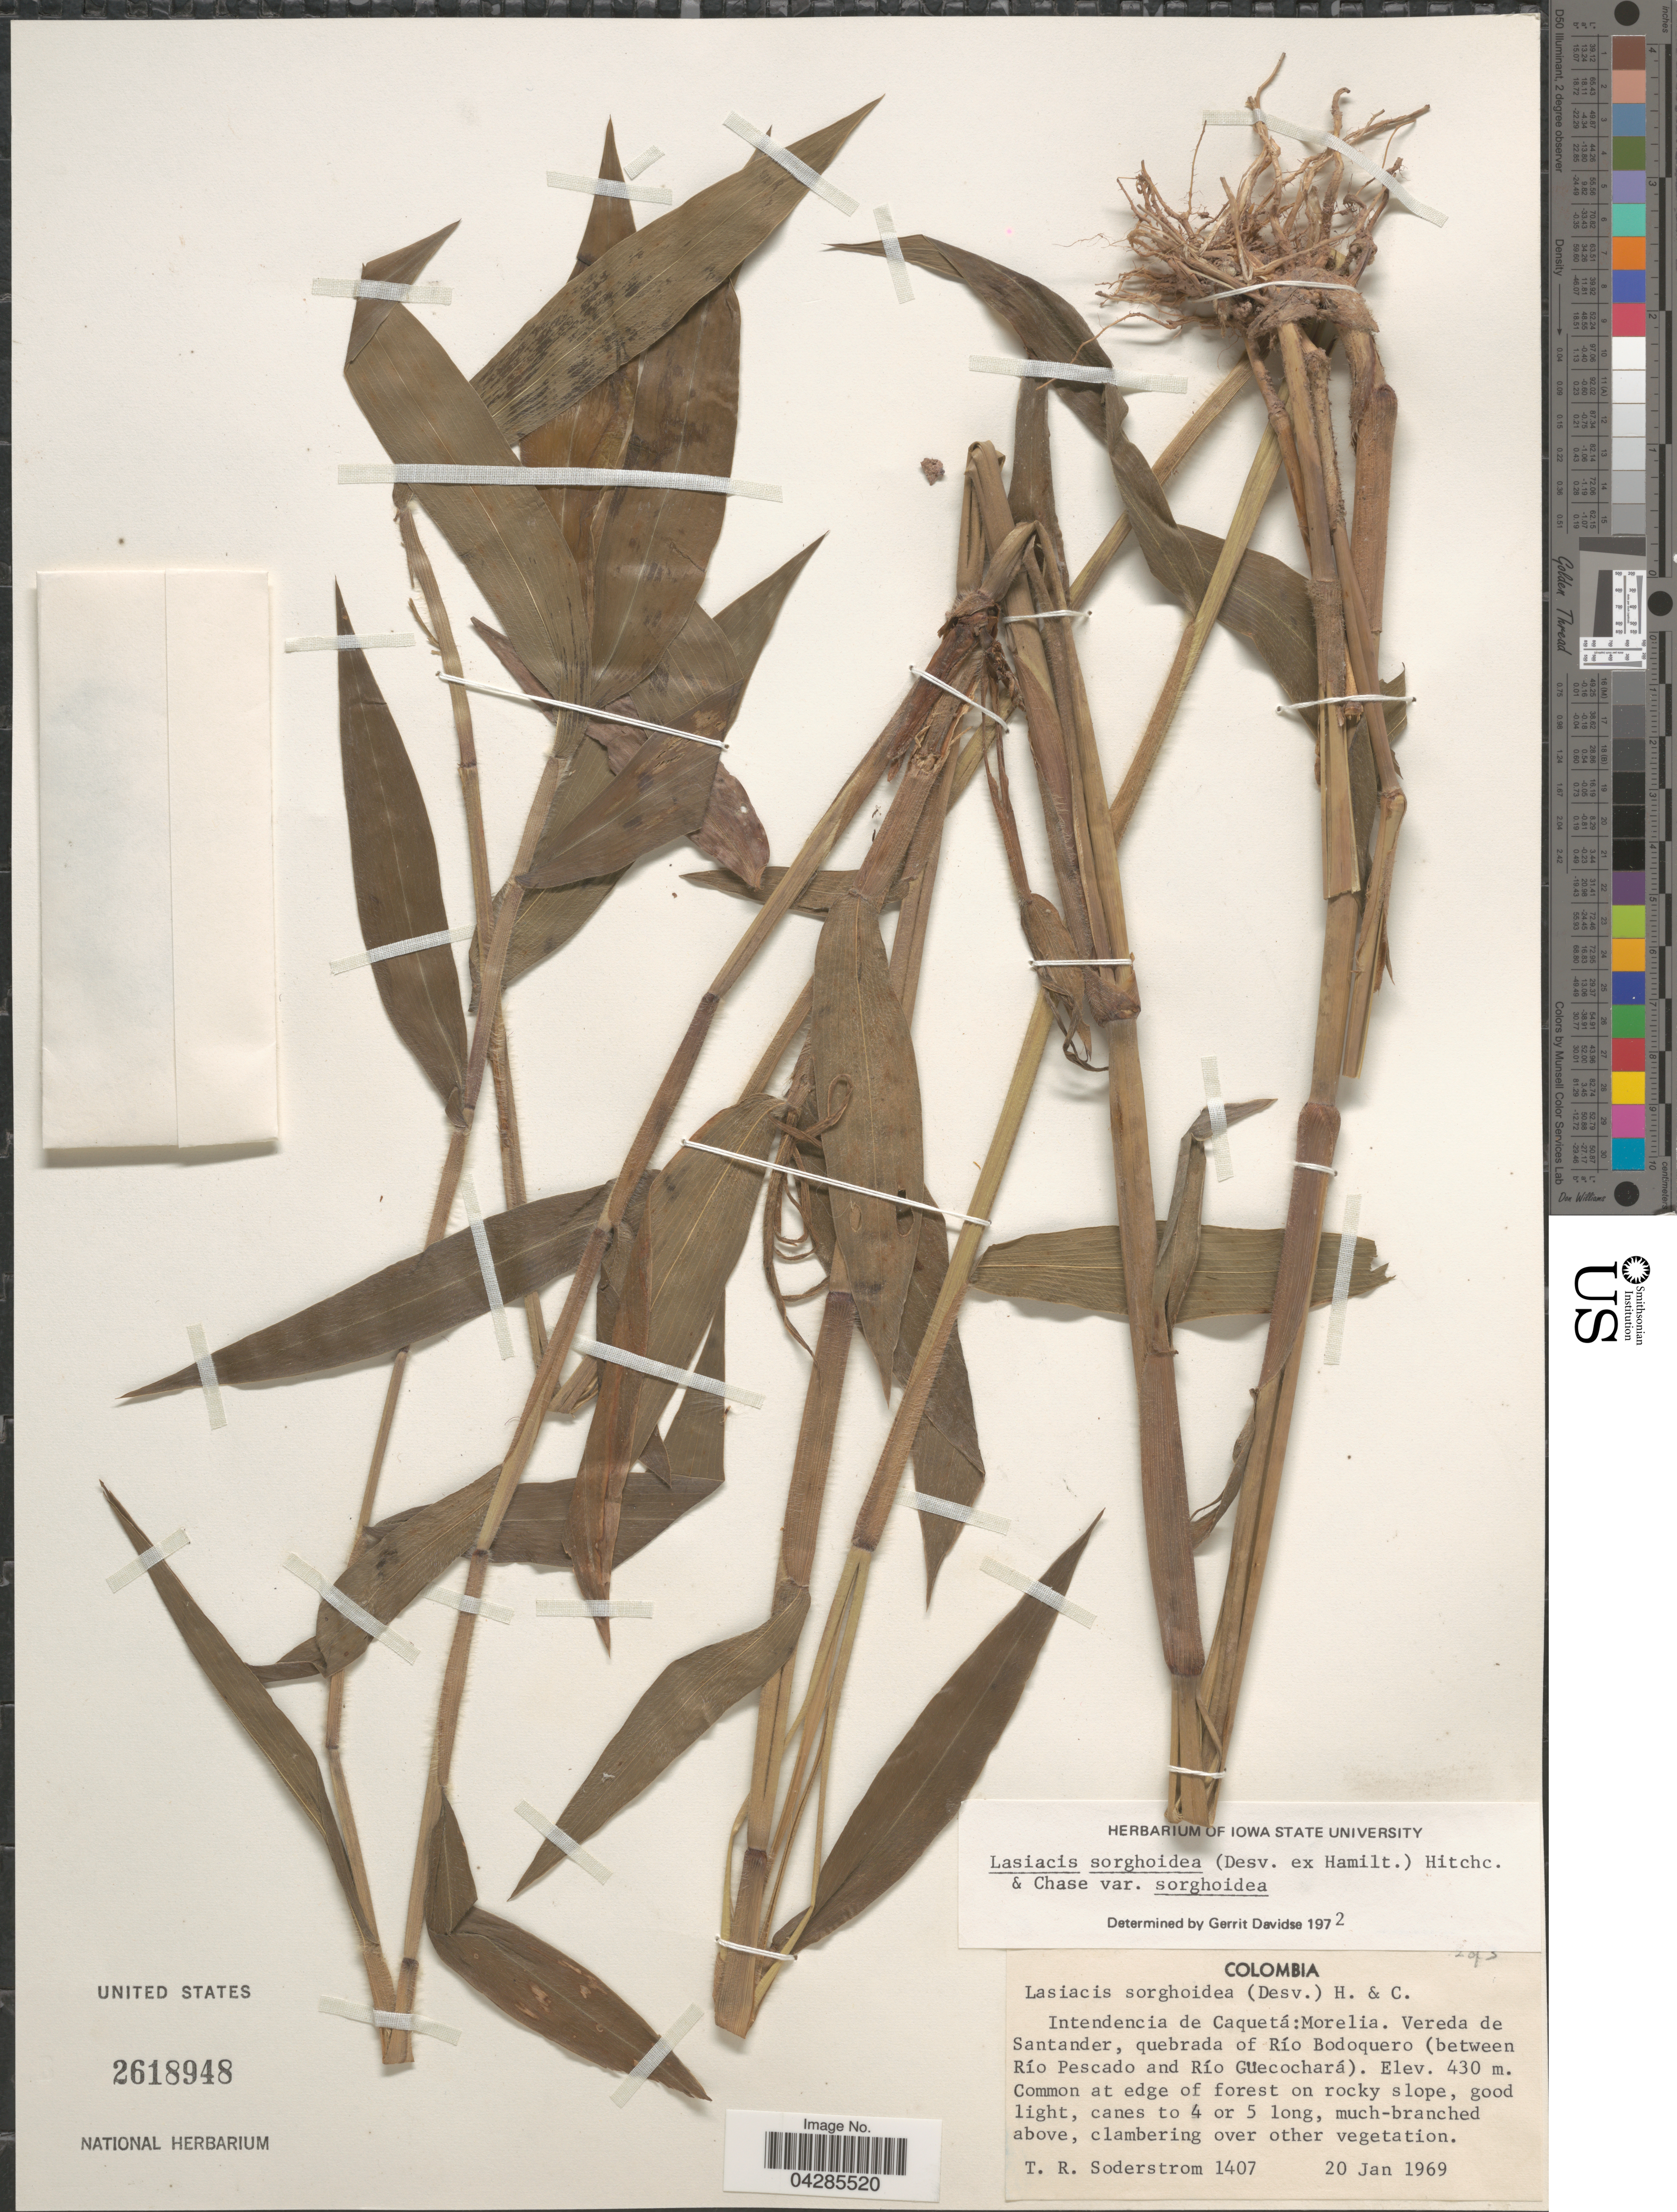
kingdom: Plantae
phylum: Tracheophyta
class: Liliopsida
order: Poales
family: Poaceae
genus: Lasiacis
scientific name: Lasiacis sorghoidea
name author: (Desv. ex Ham.) Hitchc. & Chase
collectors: T. R. Soderstrom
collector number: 1407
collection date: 1969-01-20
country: Colombia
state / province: Caquetá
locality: Intendencia de Caquetá: Morelia. Vereda de Santander, quebrada of Río Bodoquero (between Río Pescado and Río Güecochará). Common at edge of forest on rocky slope.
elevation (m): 430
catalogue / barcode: US 2618948